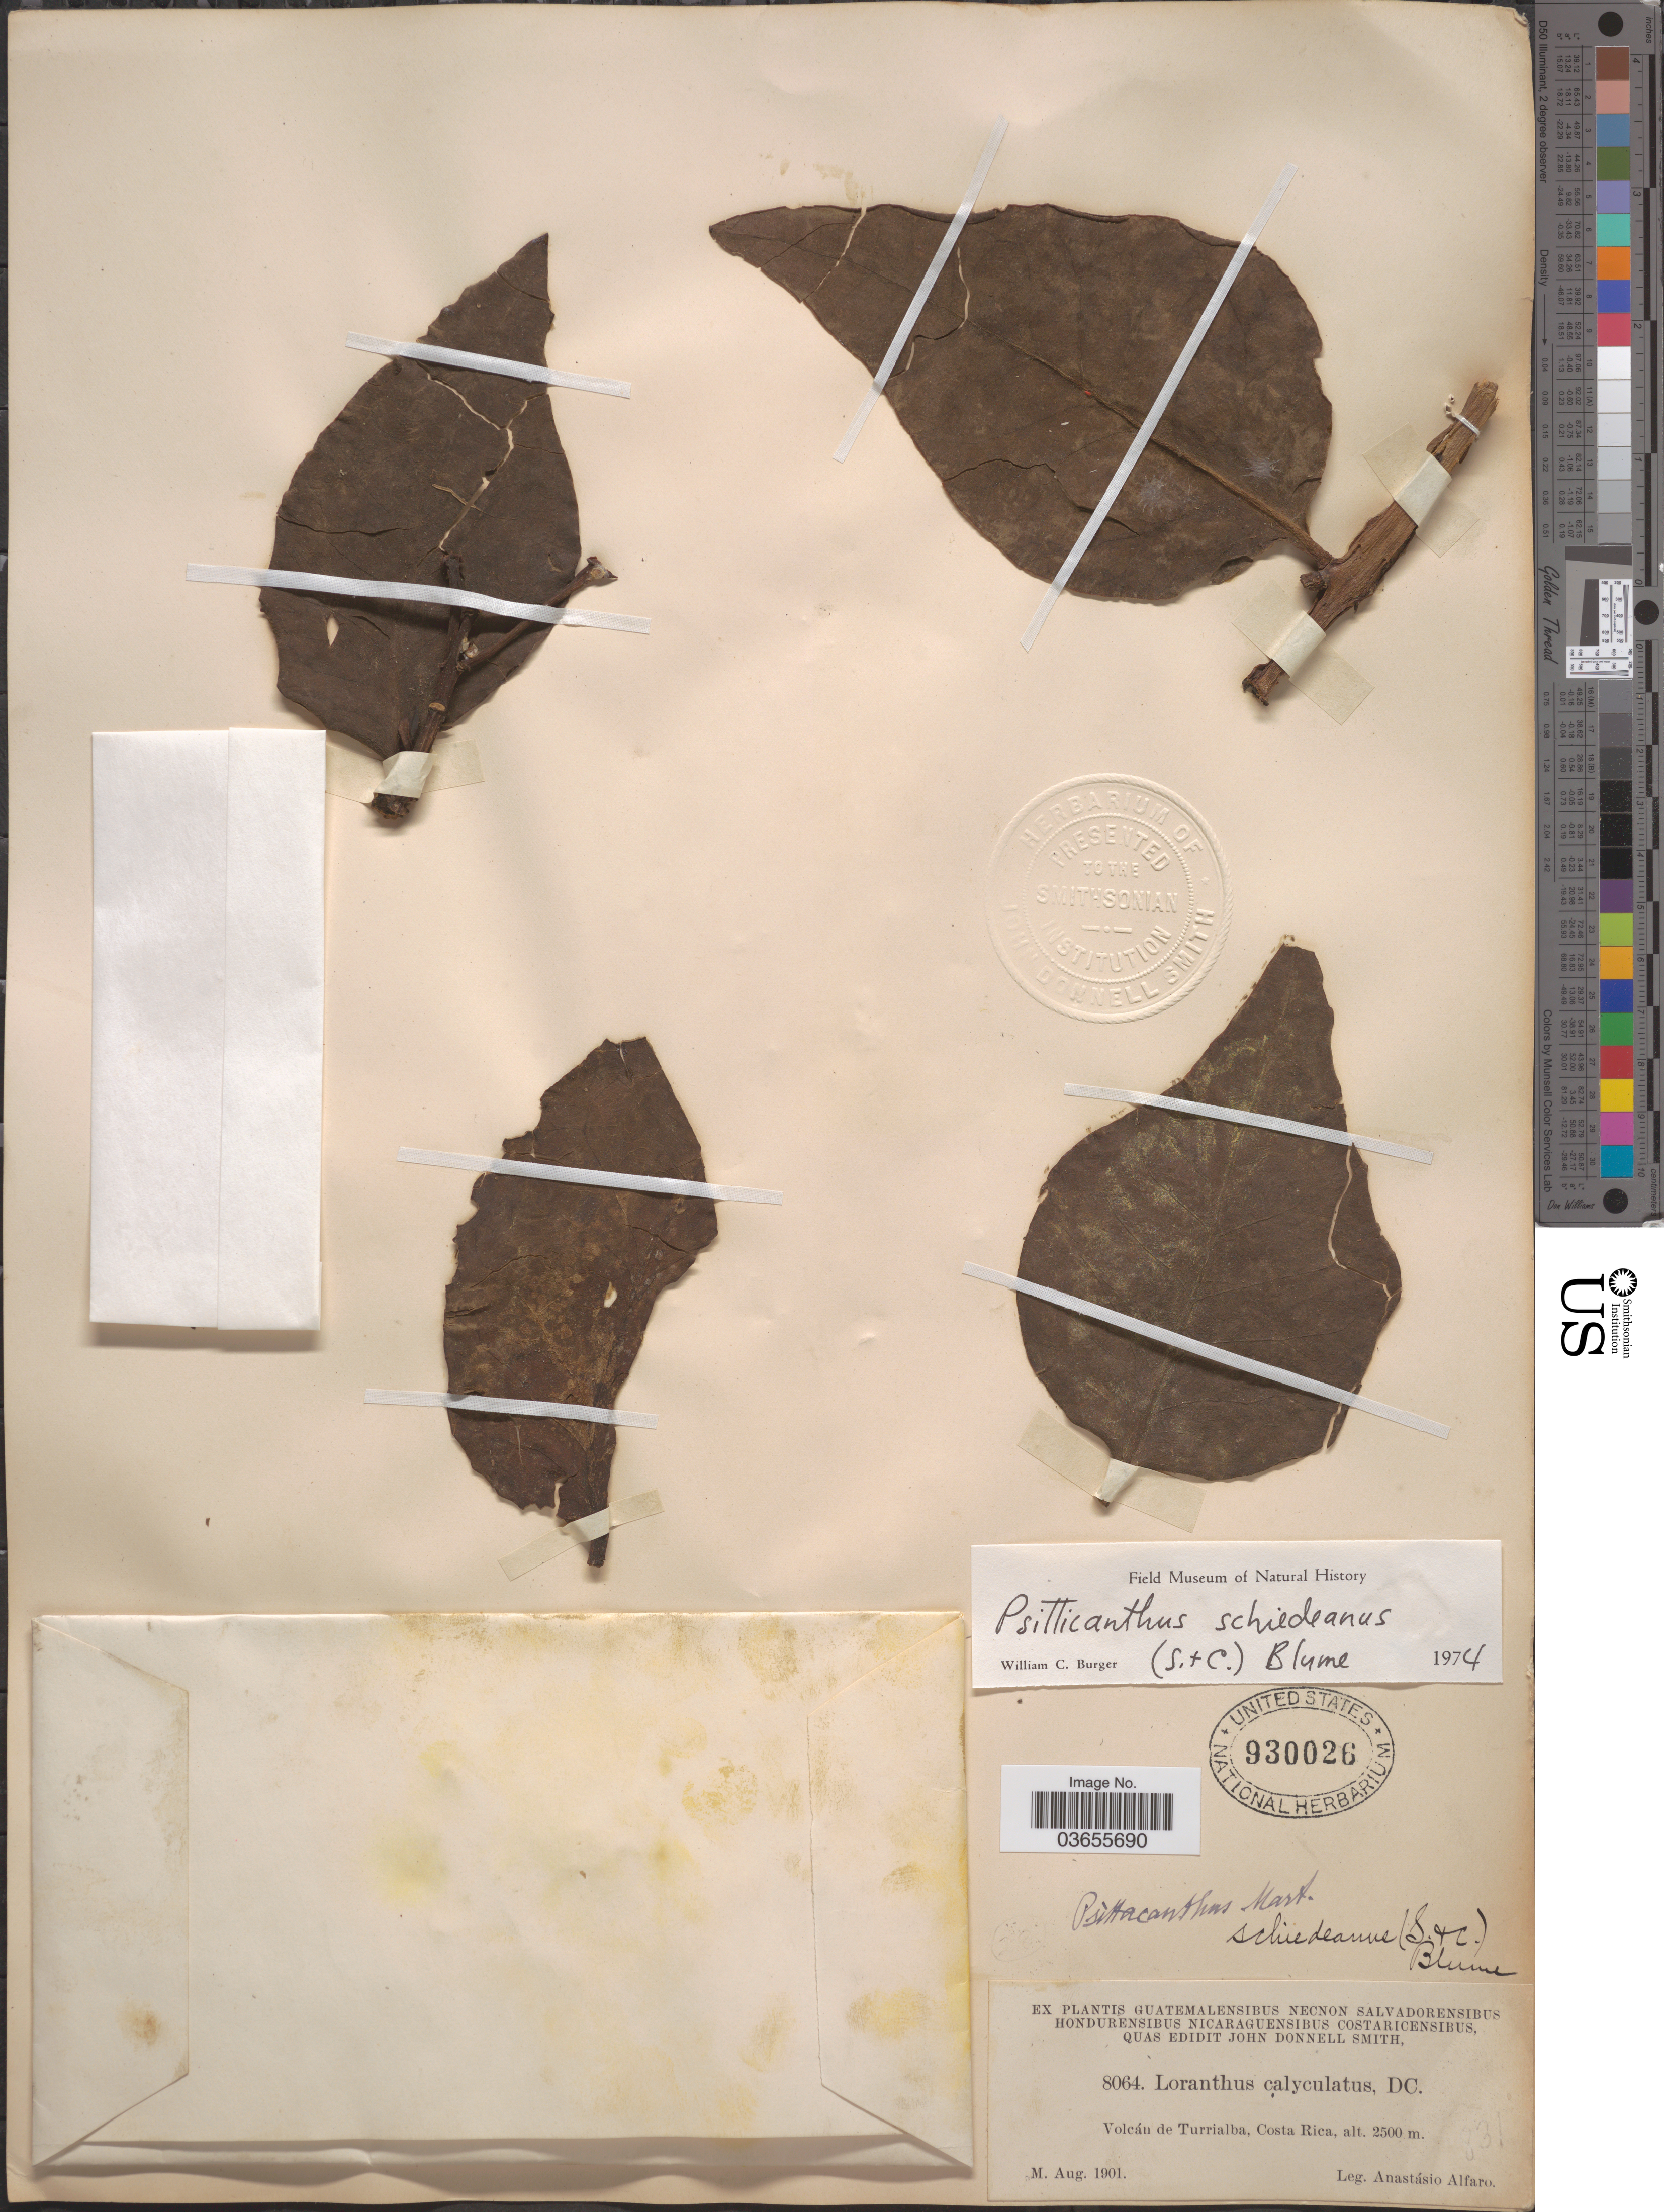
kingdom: Plantae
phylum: Tracheophyta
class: Magnoliopsida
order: Santalales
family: Loranthaceae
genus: Psittacanthus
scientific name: Psittacanthus schiedeanus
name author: (Schltdl. & Cham.) Blume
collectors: A. Alfaro Gonzalez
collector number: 8064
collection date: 1901-08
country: Costa Rica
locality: Volcán de Turrialba.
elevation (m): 2500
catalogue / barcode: US 930026